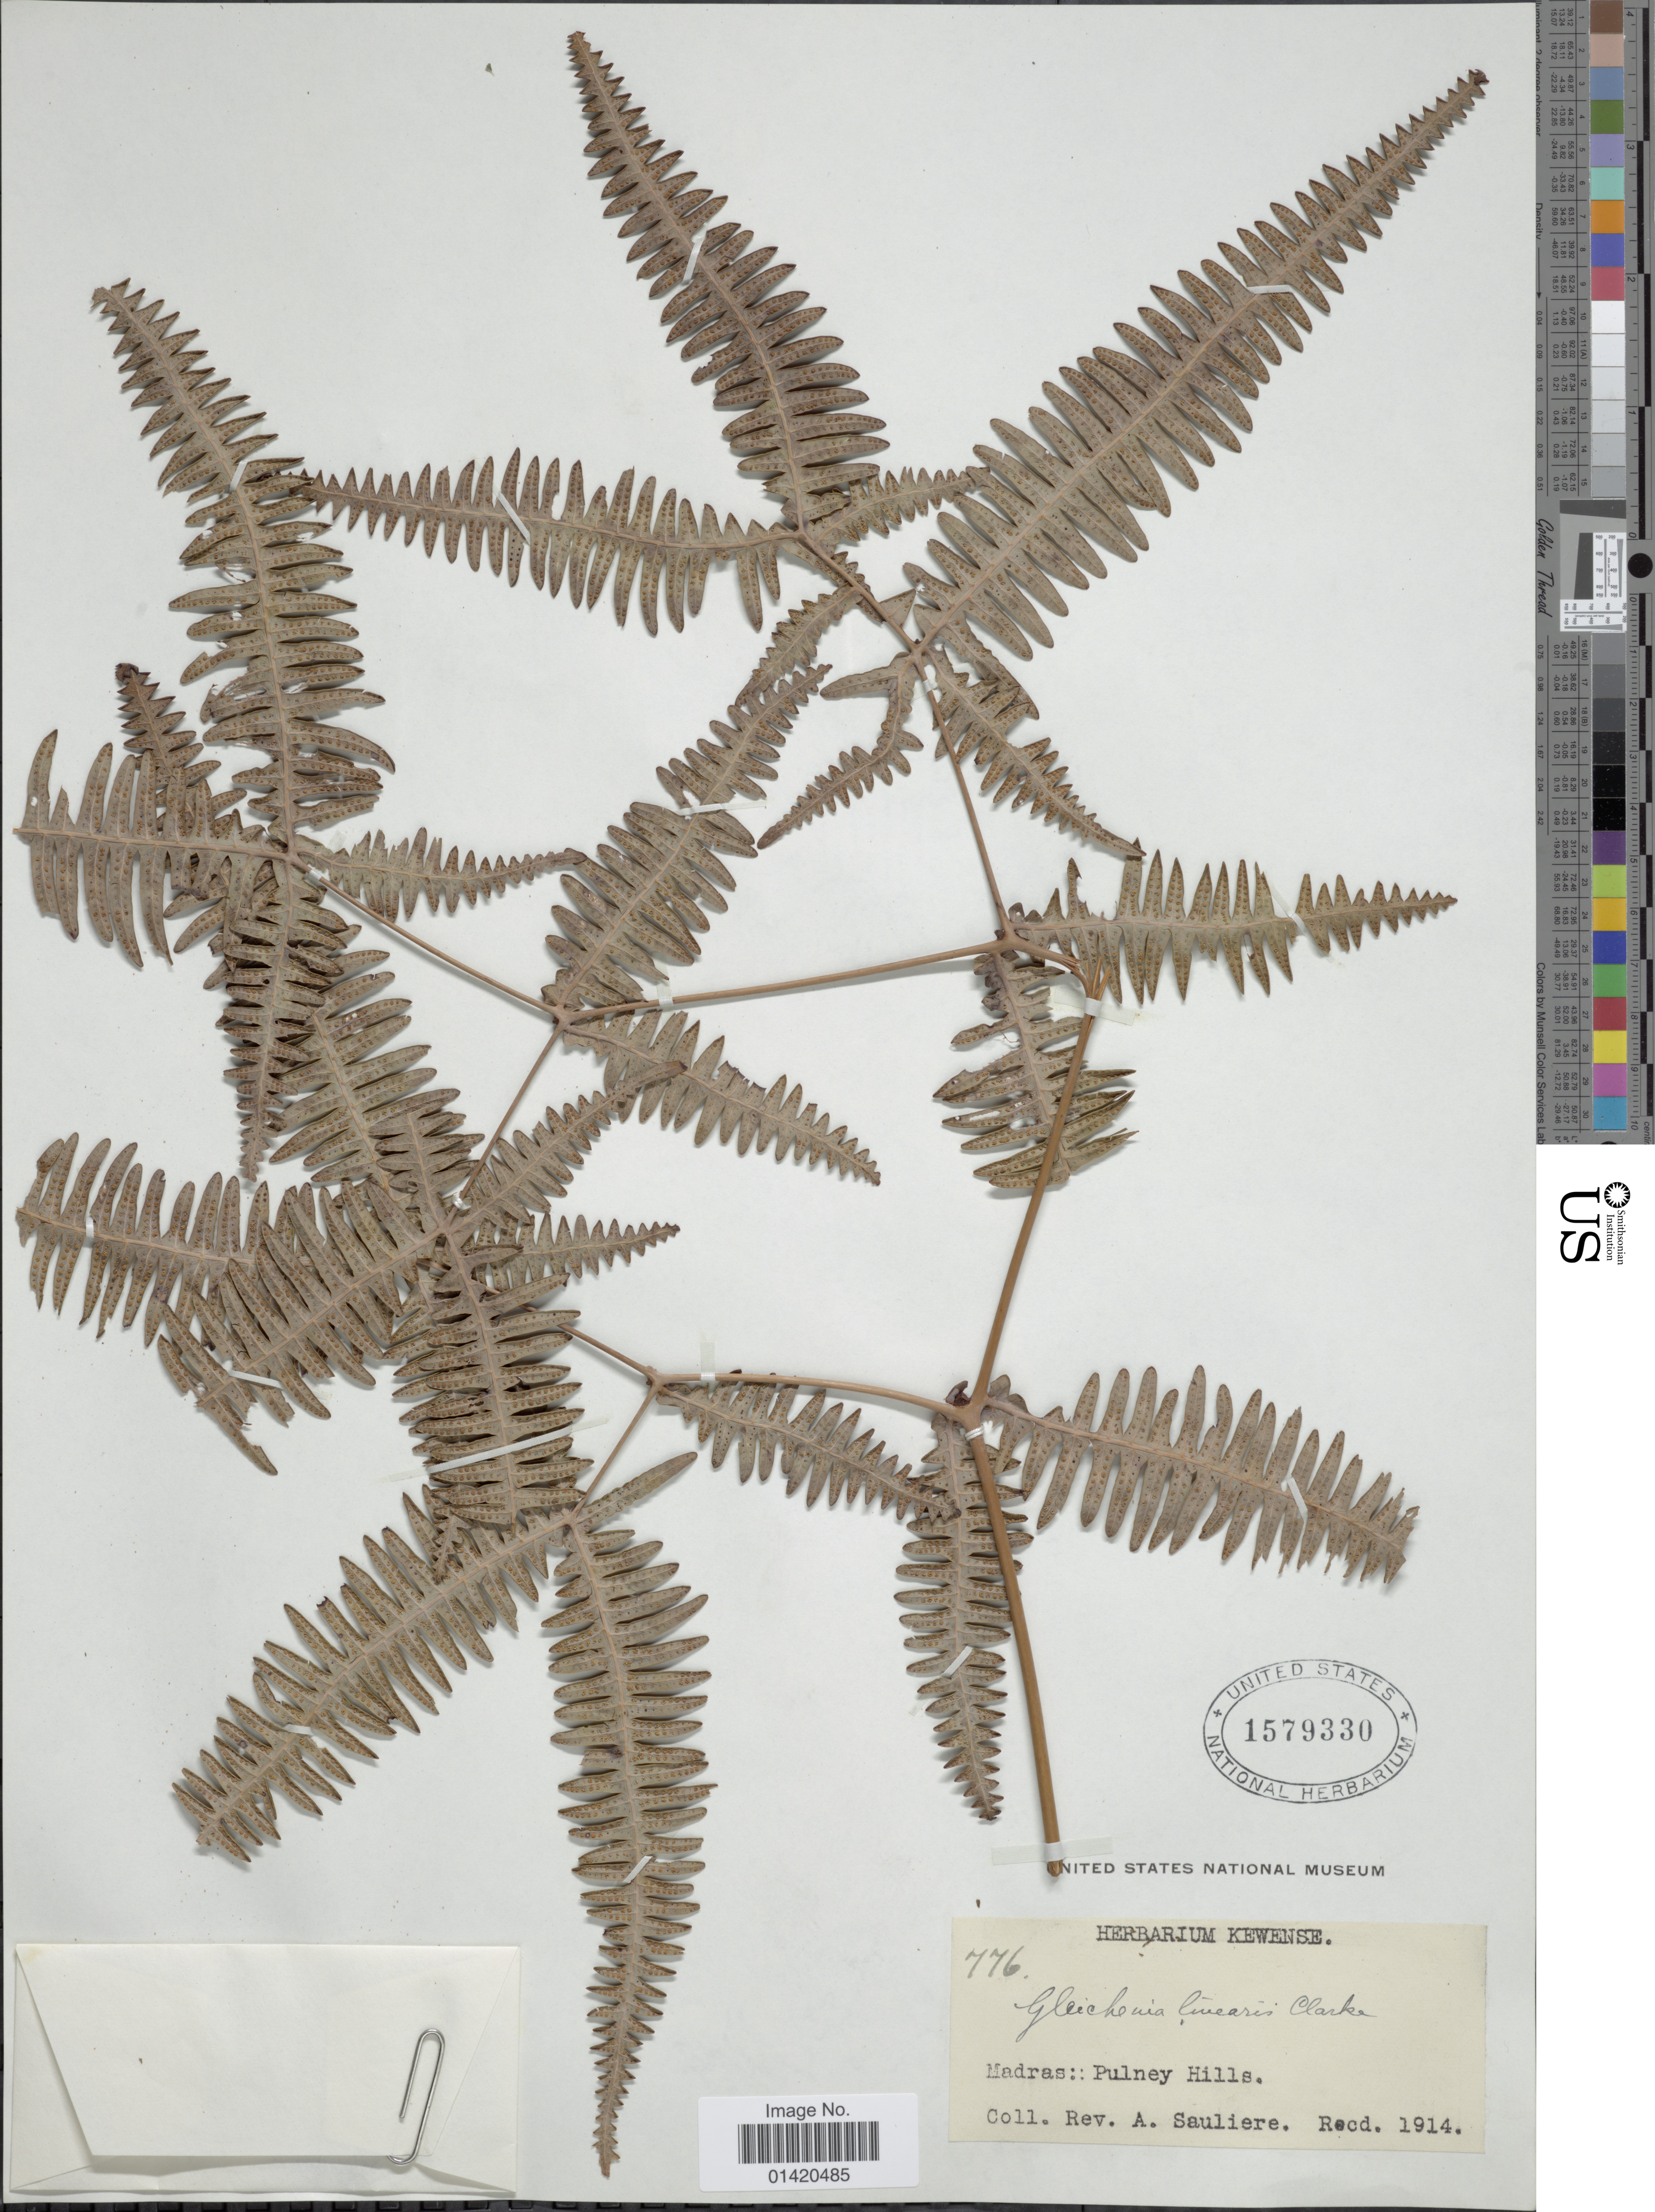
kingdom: Plantae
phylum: Tracheophyta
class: Polypodiopsida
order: Gleicheniales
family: Gleicheniaceae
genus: Dicranopteris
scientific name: Dicranopteris linearis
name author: (Burm. f.) Underw.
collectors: A. Sauliere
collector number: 776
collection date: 1914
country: India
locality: Madras: Pulney Hills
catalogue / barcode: US 1579330